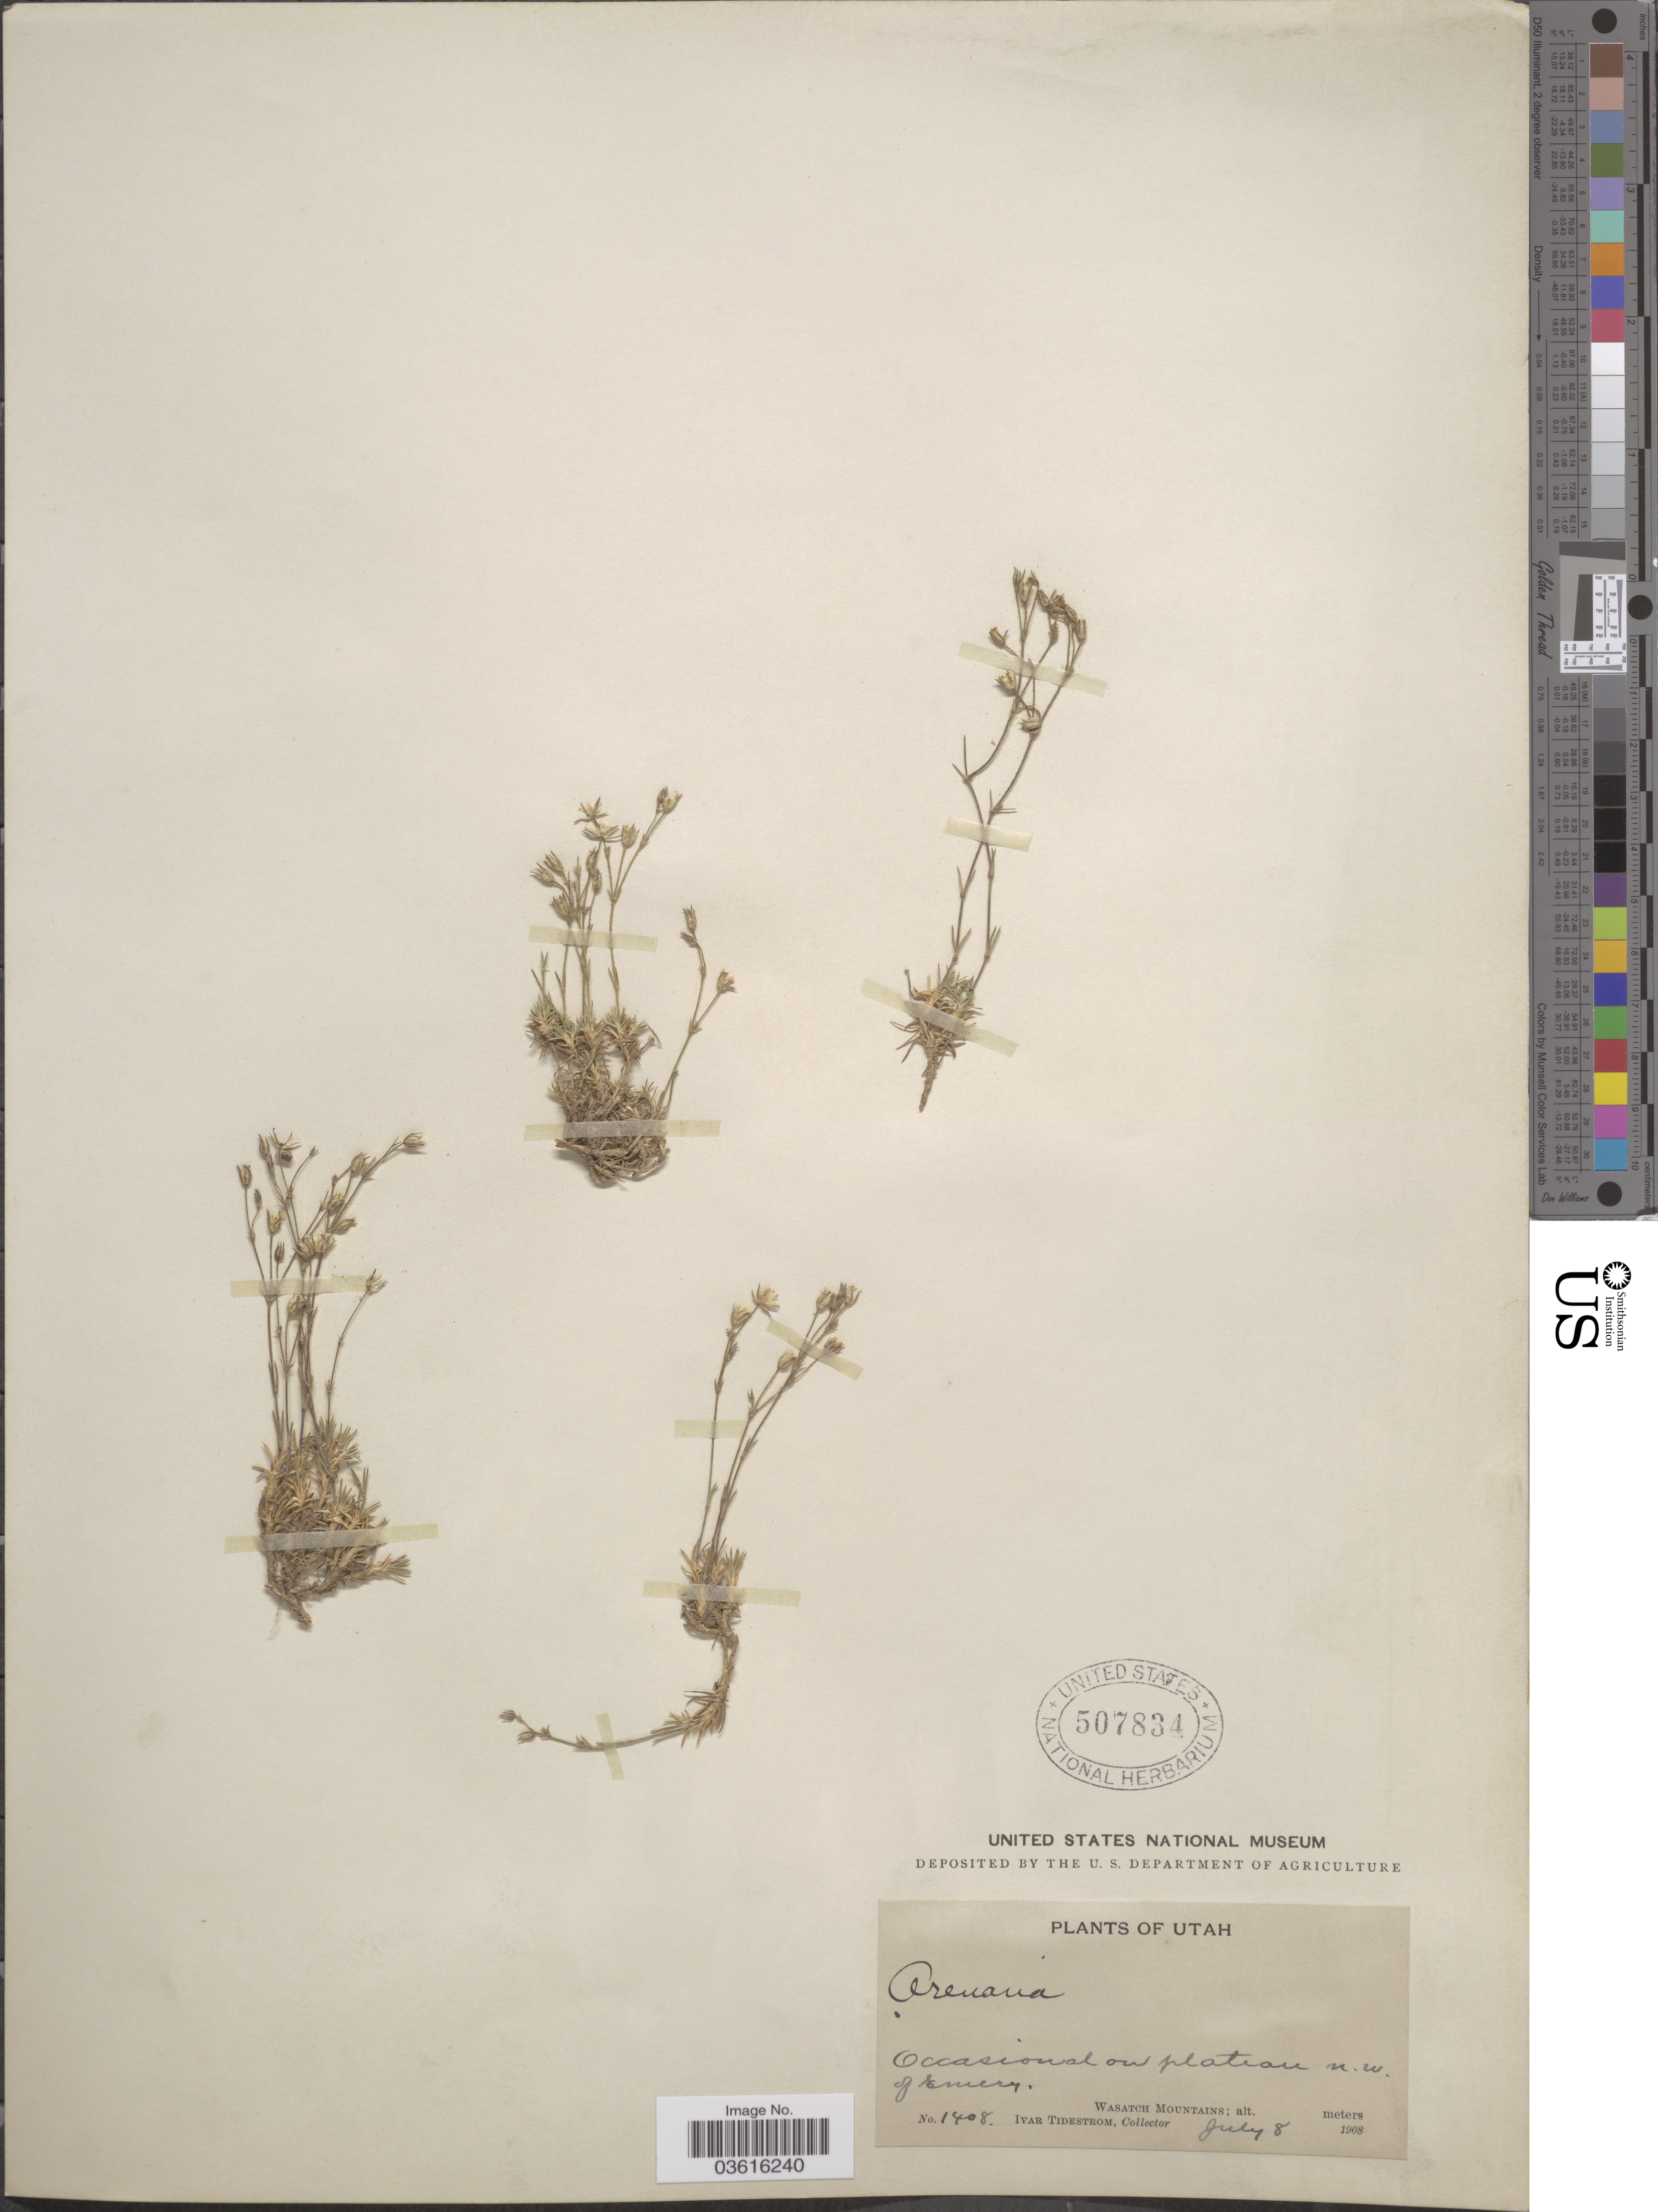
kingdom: Plantae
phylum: Tracheophyta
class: Magnoliopsida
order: Caryophyllales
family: Caryophyllaceae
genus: Minuartia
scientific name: Minuartia nuttallii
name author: (Pax) Briq.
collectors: I. F. Tidestrom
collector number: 1408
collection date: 1908-07-08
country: United States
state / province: Utah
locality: Occasional on plateau n. w. of Emery. Wasatch Mountains.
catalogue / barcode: US 507834